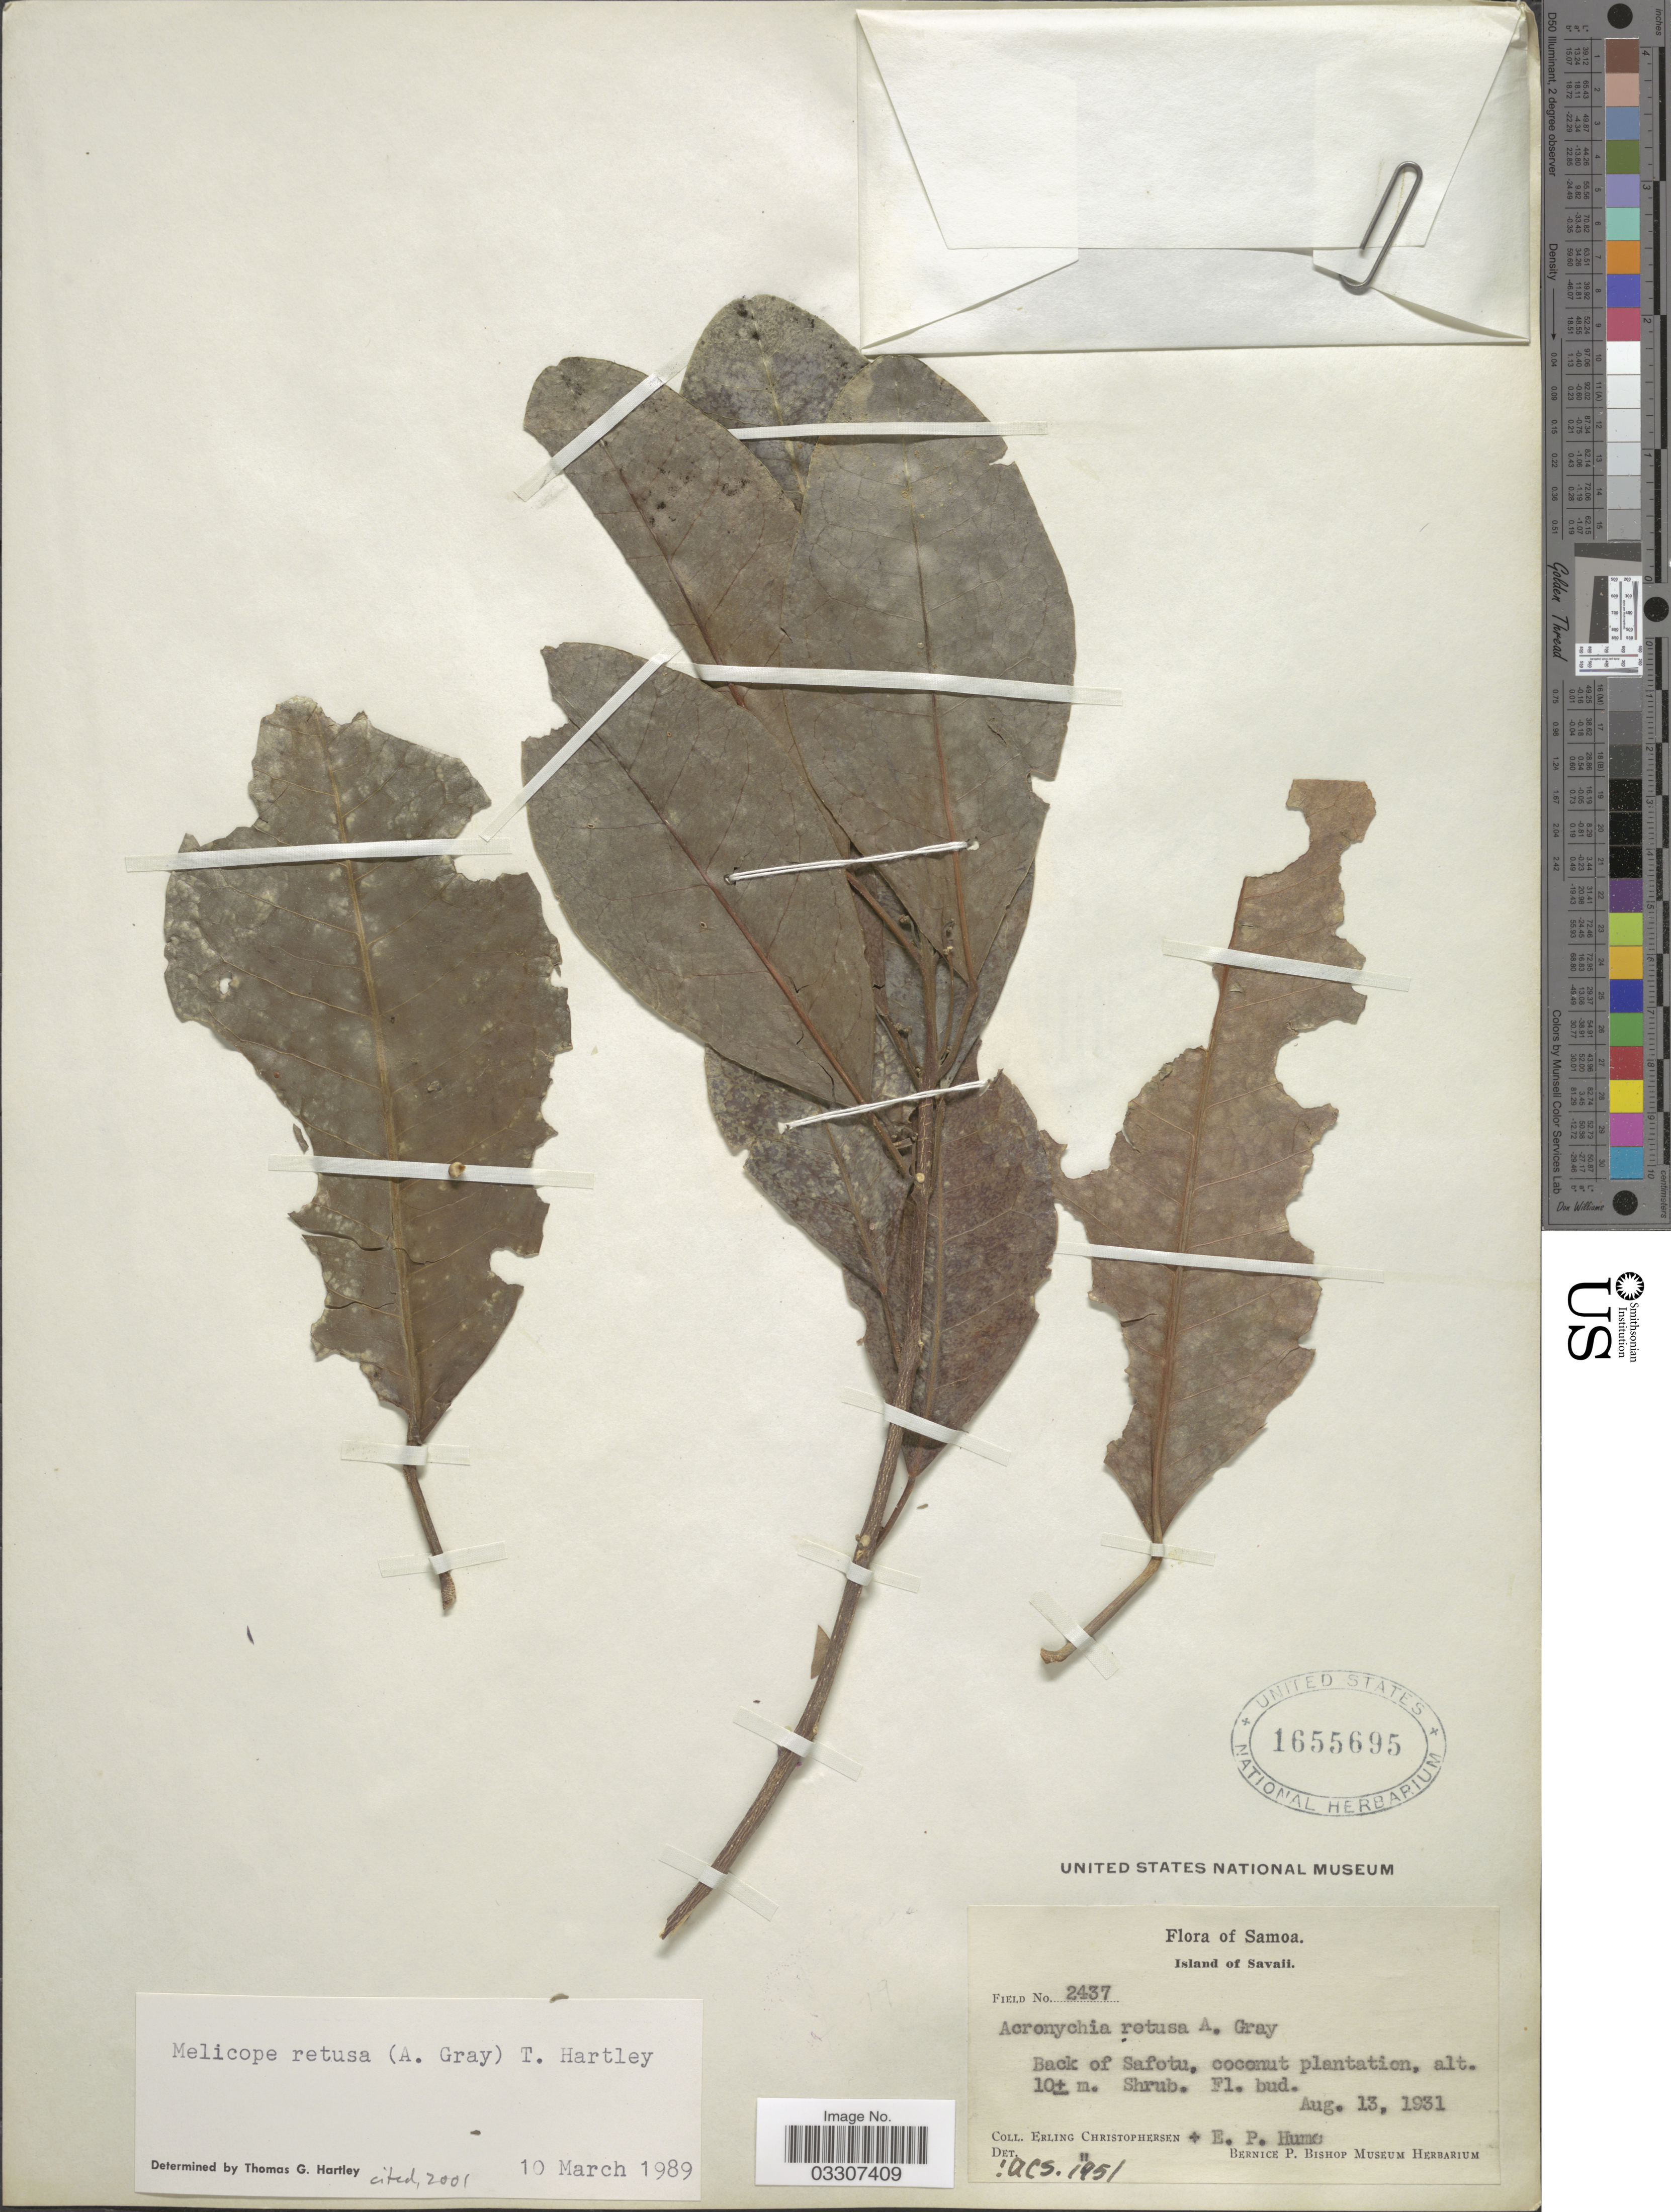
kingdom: Plantae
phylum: Tracheophyta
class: Magnoliopsida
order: Sapindales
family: Rutaceae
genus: Melicope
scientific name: Melicope retusa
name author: (A. Gray) T.G. Hartley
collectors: E. Christophersen & E. P. Hume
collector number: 2437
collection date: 1931-08-13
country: Samoa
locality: Samoa. Island of Savaii. Back of Safotu, coconut plantation.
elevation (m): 10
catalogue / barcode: US 1655695